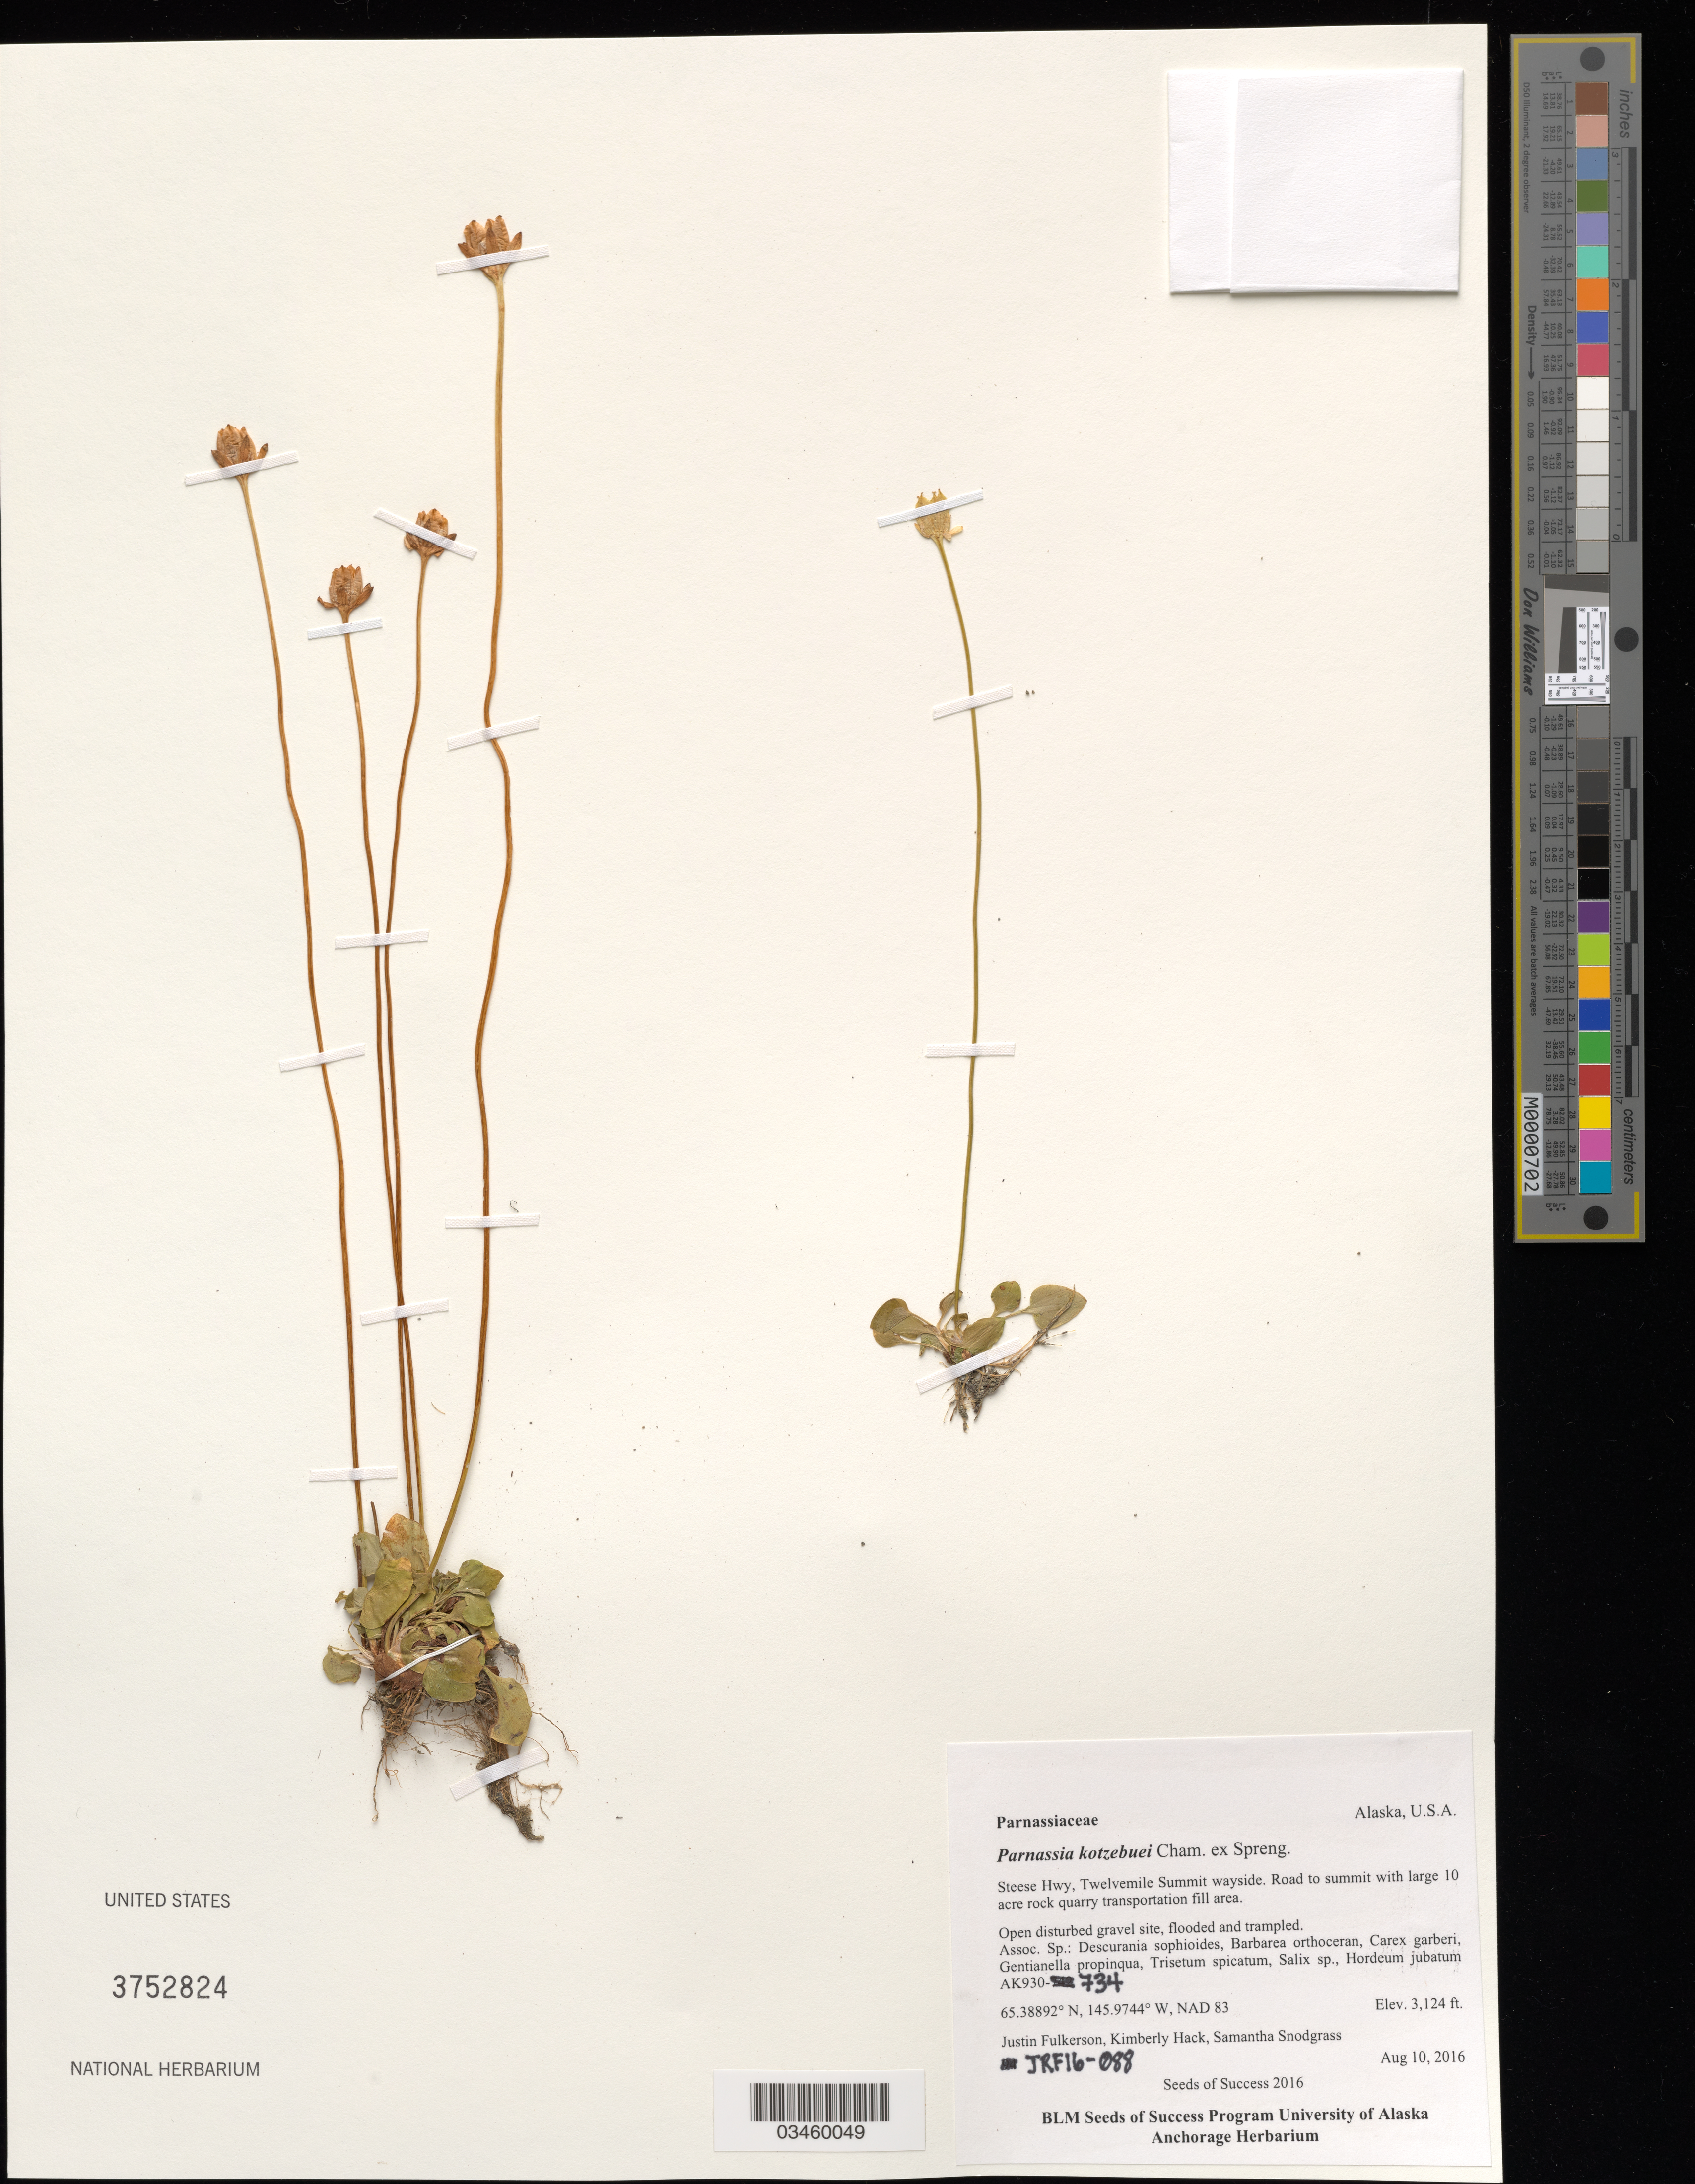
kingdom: Plantae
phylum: Tracheophyta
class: Magnoliopsida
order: Celastrales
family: Parnassiaceae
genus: Parnassia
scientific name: Parnassia kotzebuei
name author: Cham. ex Spreng.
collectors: J. Fulkerson, K. Hack & S. Snodgrass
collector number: AK930-734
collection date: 2016-08-10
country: United States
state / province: Alaska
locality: Steese Hwy, Twelvemile Summit wayside.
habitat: Open disturbed gravel site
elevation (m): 952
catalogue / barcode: US 3752824